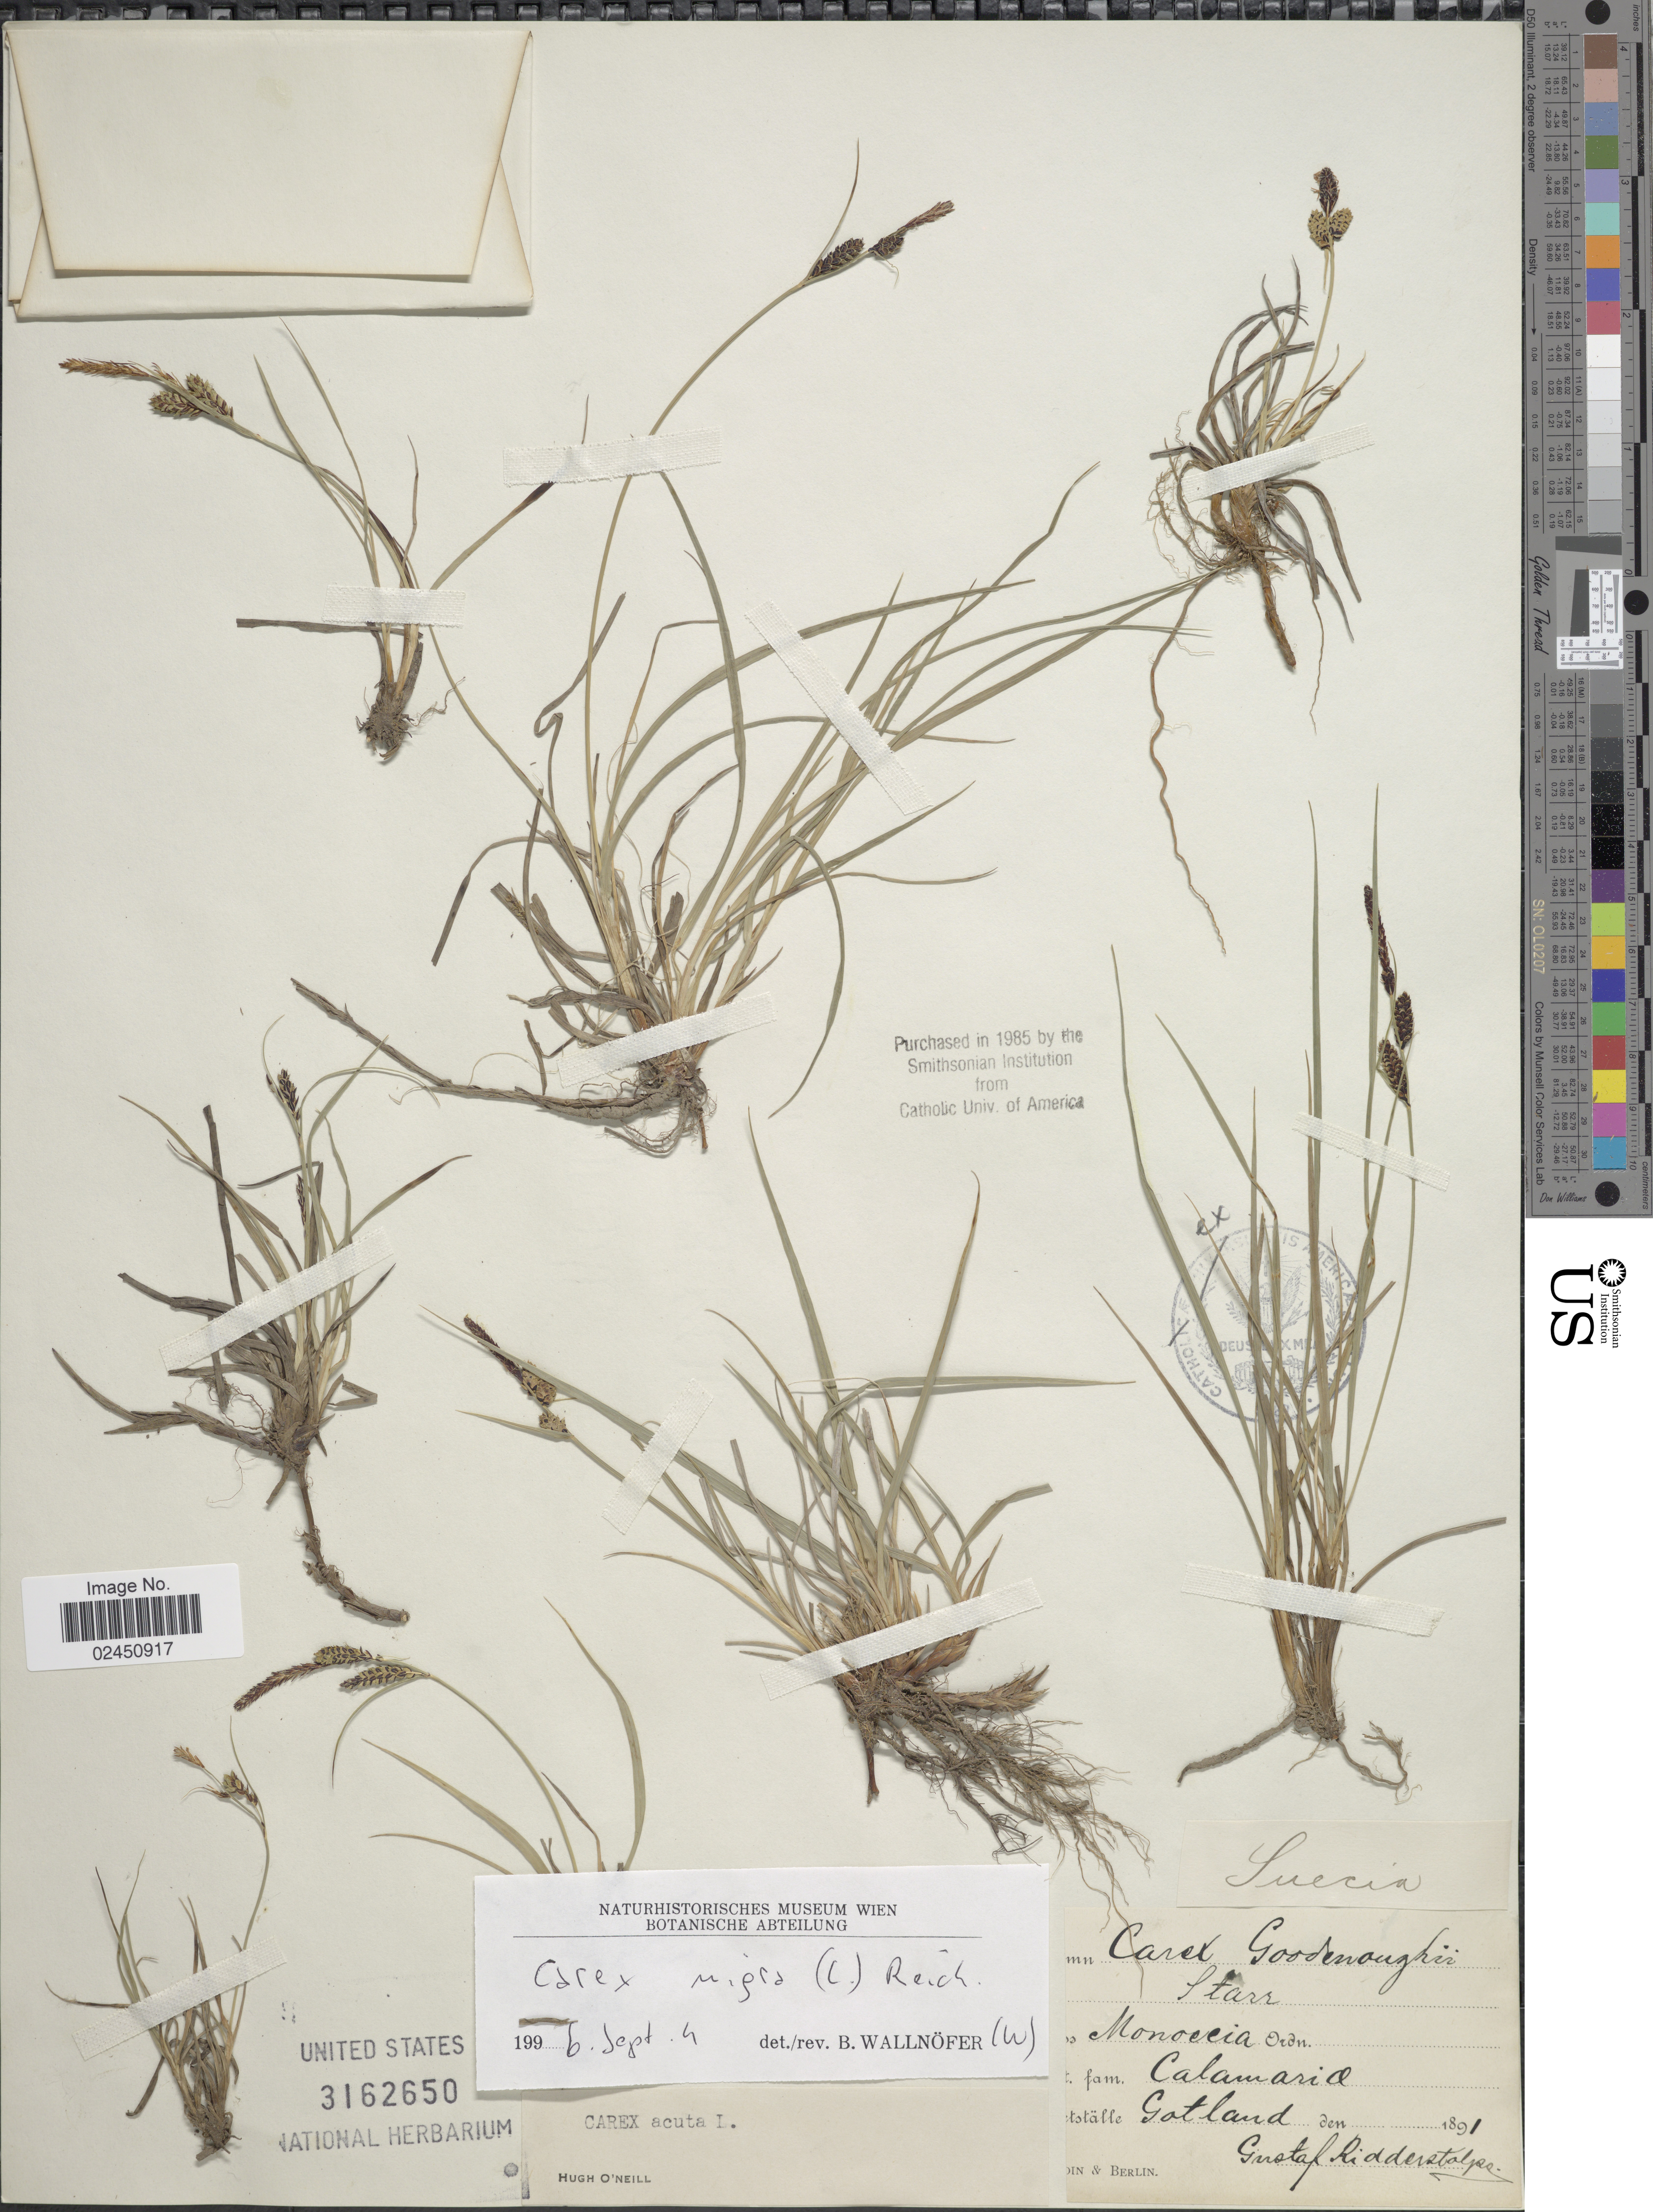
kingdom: Plantae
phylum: Tracheophyta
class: Liliopsida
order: Poales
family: Cyperaceae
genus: Carex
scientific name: Carex nigra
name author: (L.) Reichard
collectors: G. Ridderstolpe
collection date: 1891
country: Sweden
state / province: Gotland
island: Gotland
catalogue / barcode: US 3162650